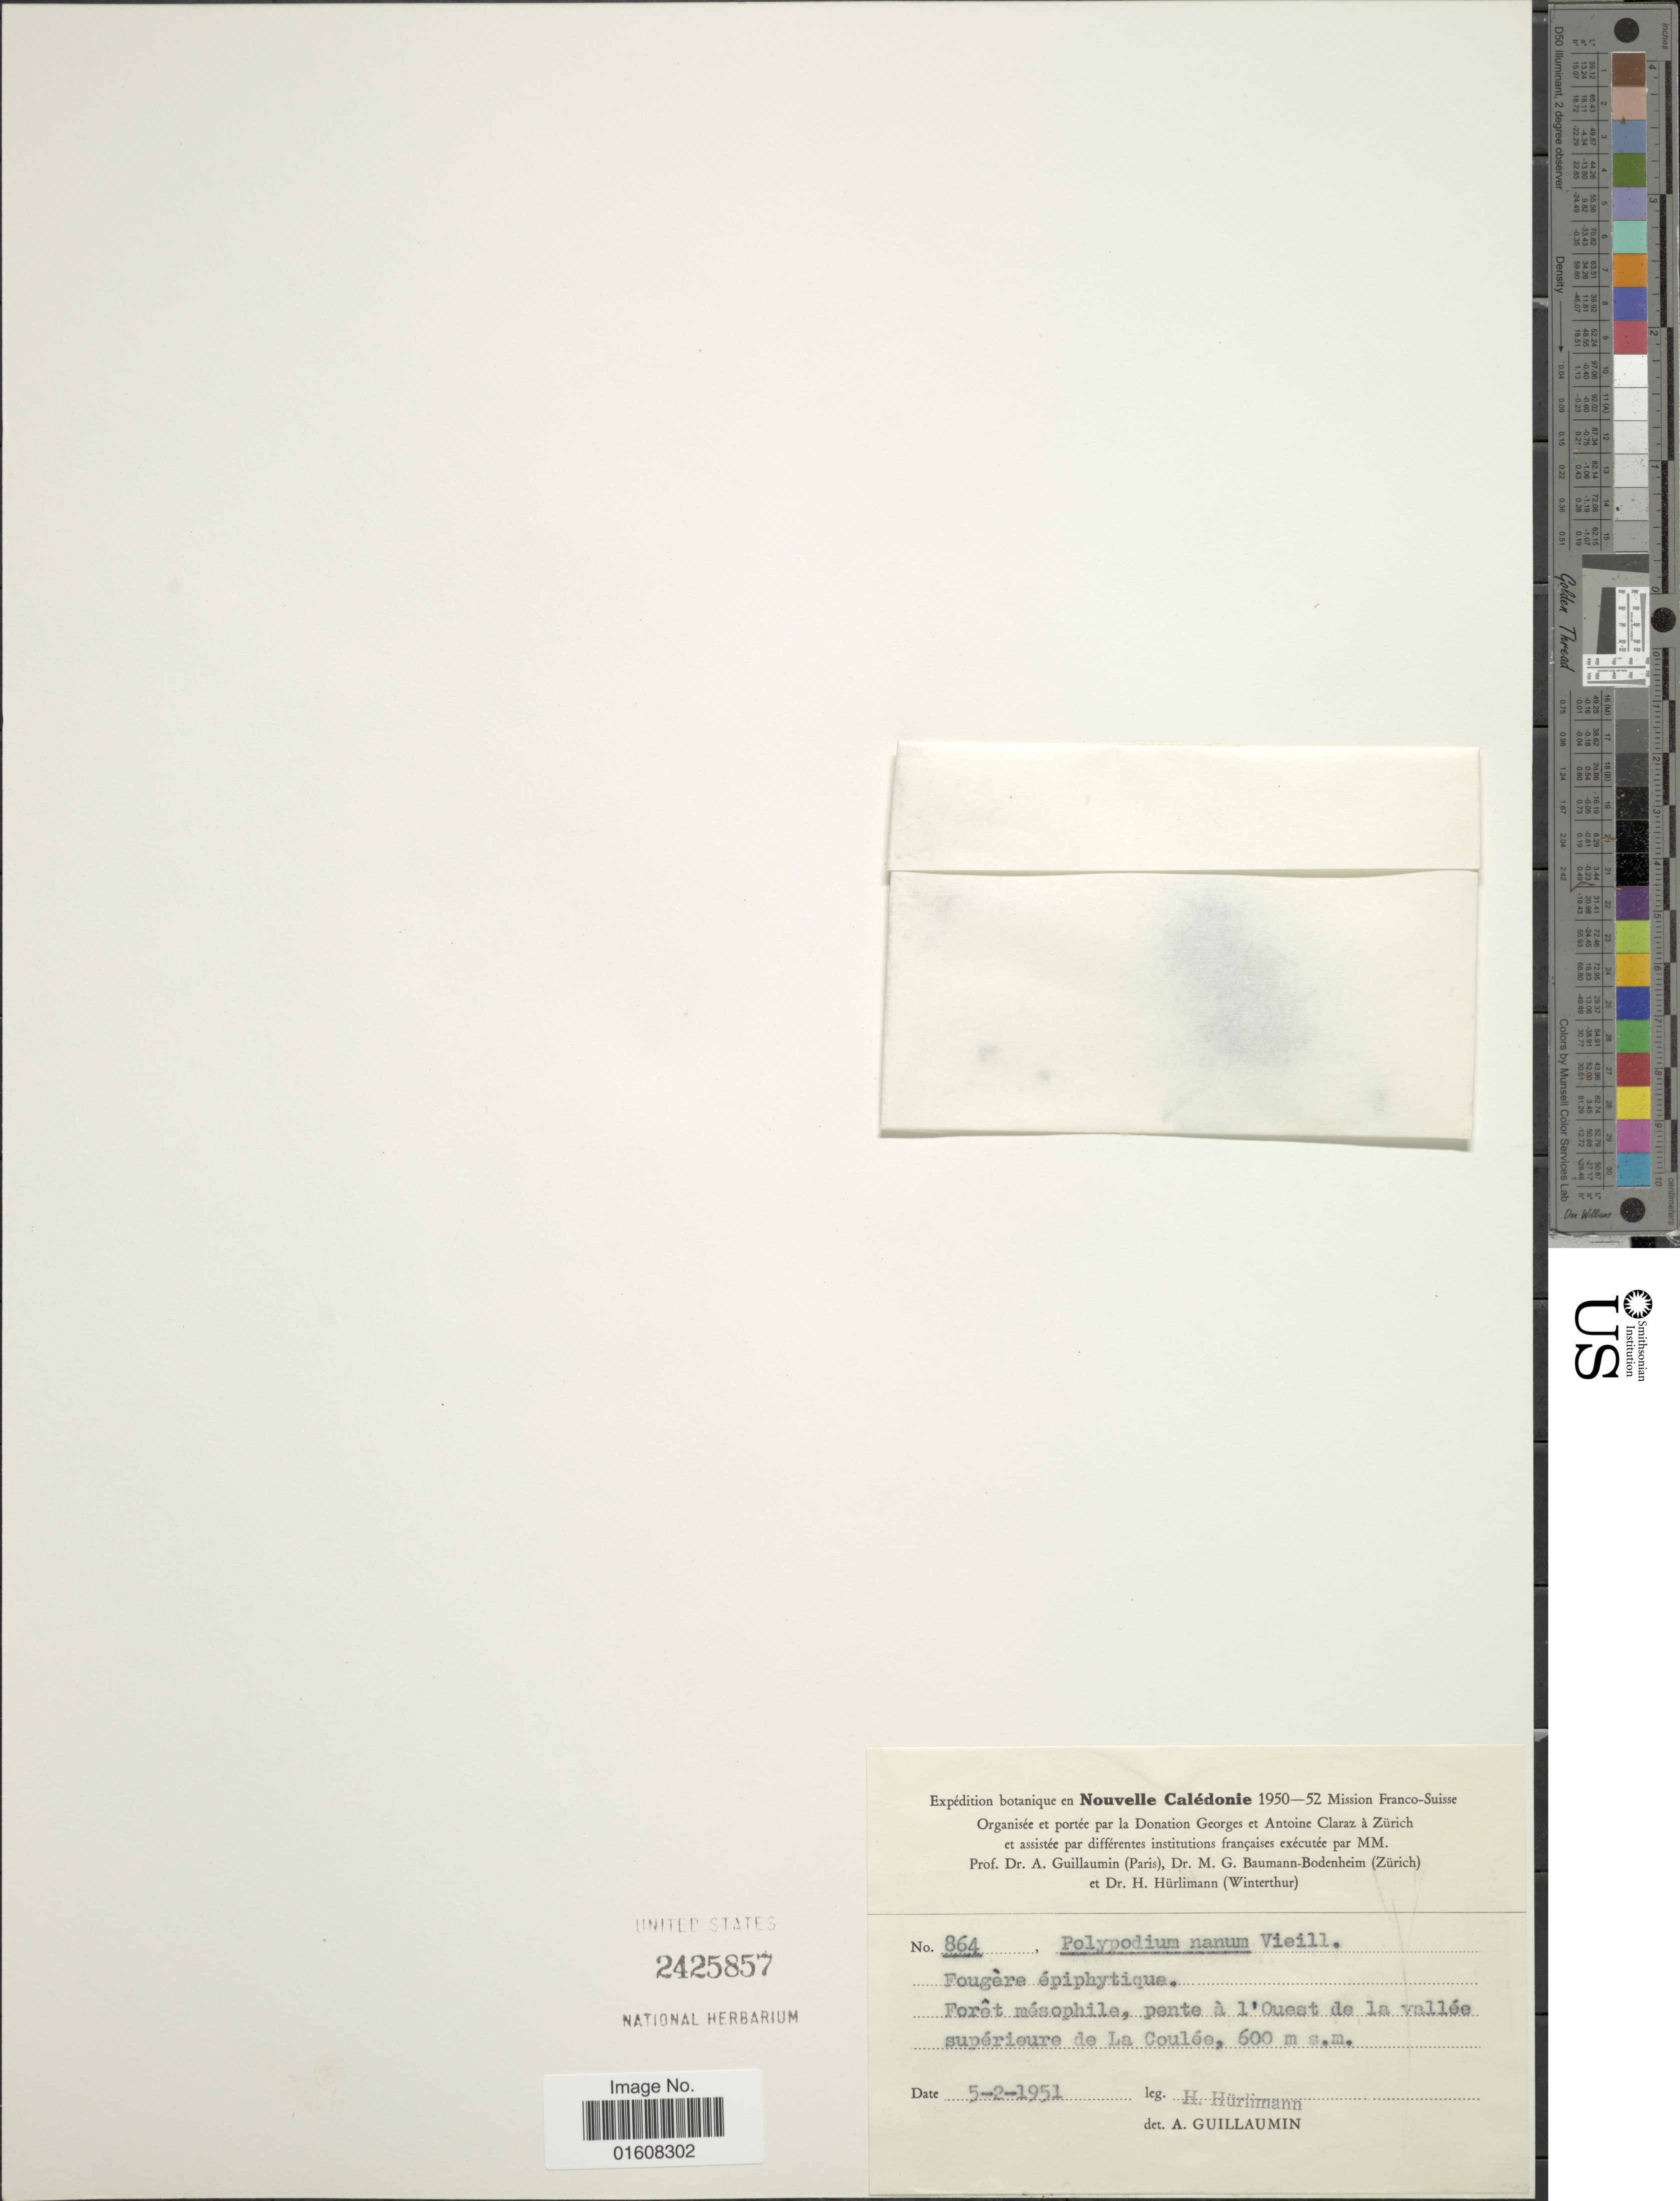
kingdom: Plantae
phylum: Tracheophyta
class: Polypodiopsida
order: Polypodiales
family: Polypodiaceae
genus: Grammitis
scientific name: Grammitis pseudoaustralis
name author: E. Fourn.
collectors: H. Hürlimann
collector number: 864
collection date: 1951-02-05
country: New Caledonia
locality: Forêt mésophile, pente à l'Ouest de la vallée supérieure de La Coulée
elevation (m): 600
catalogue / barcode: US 2425857